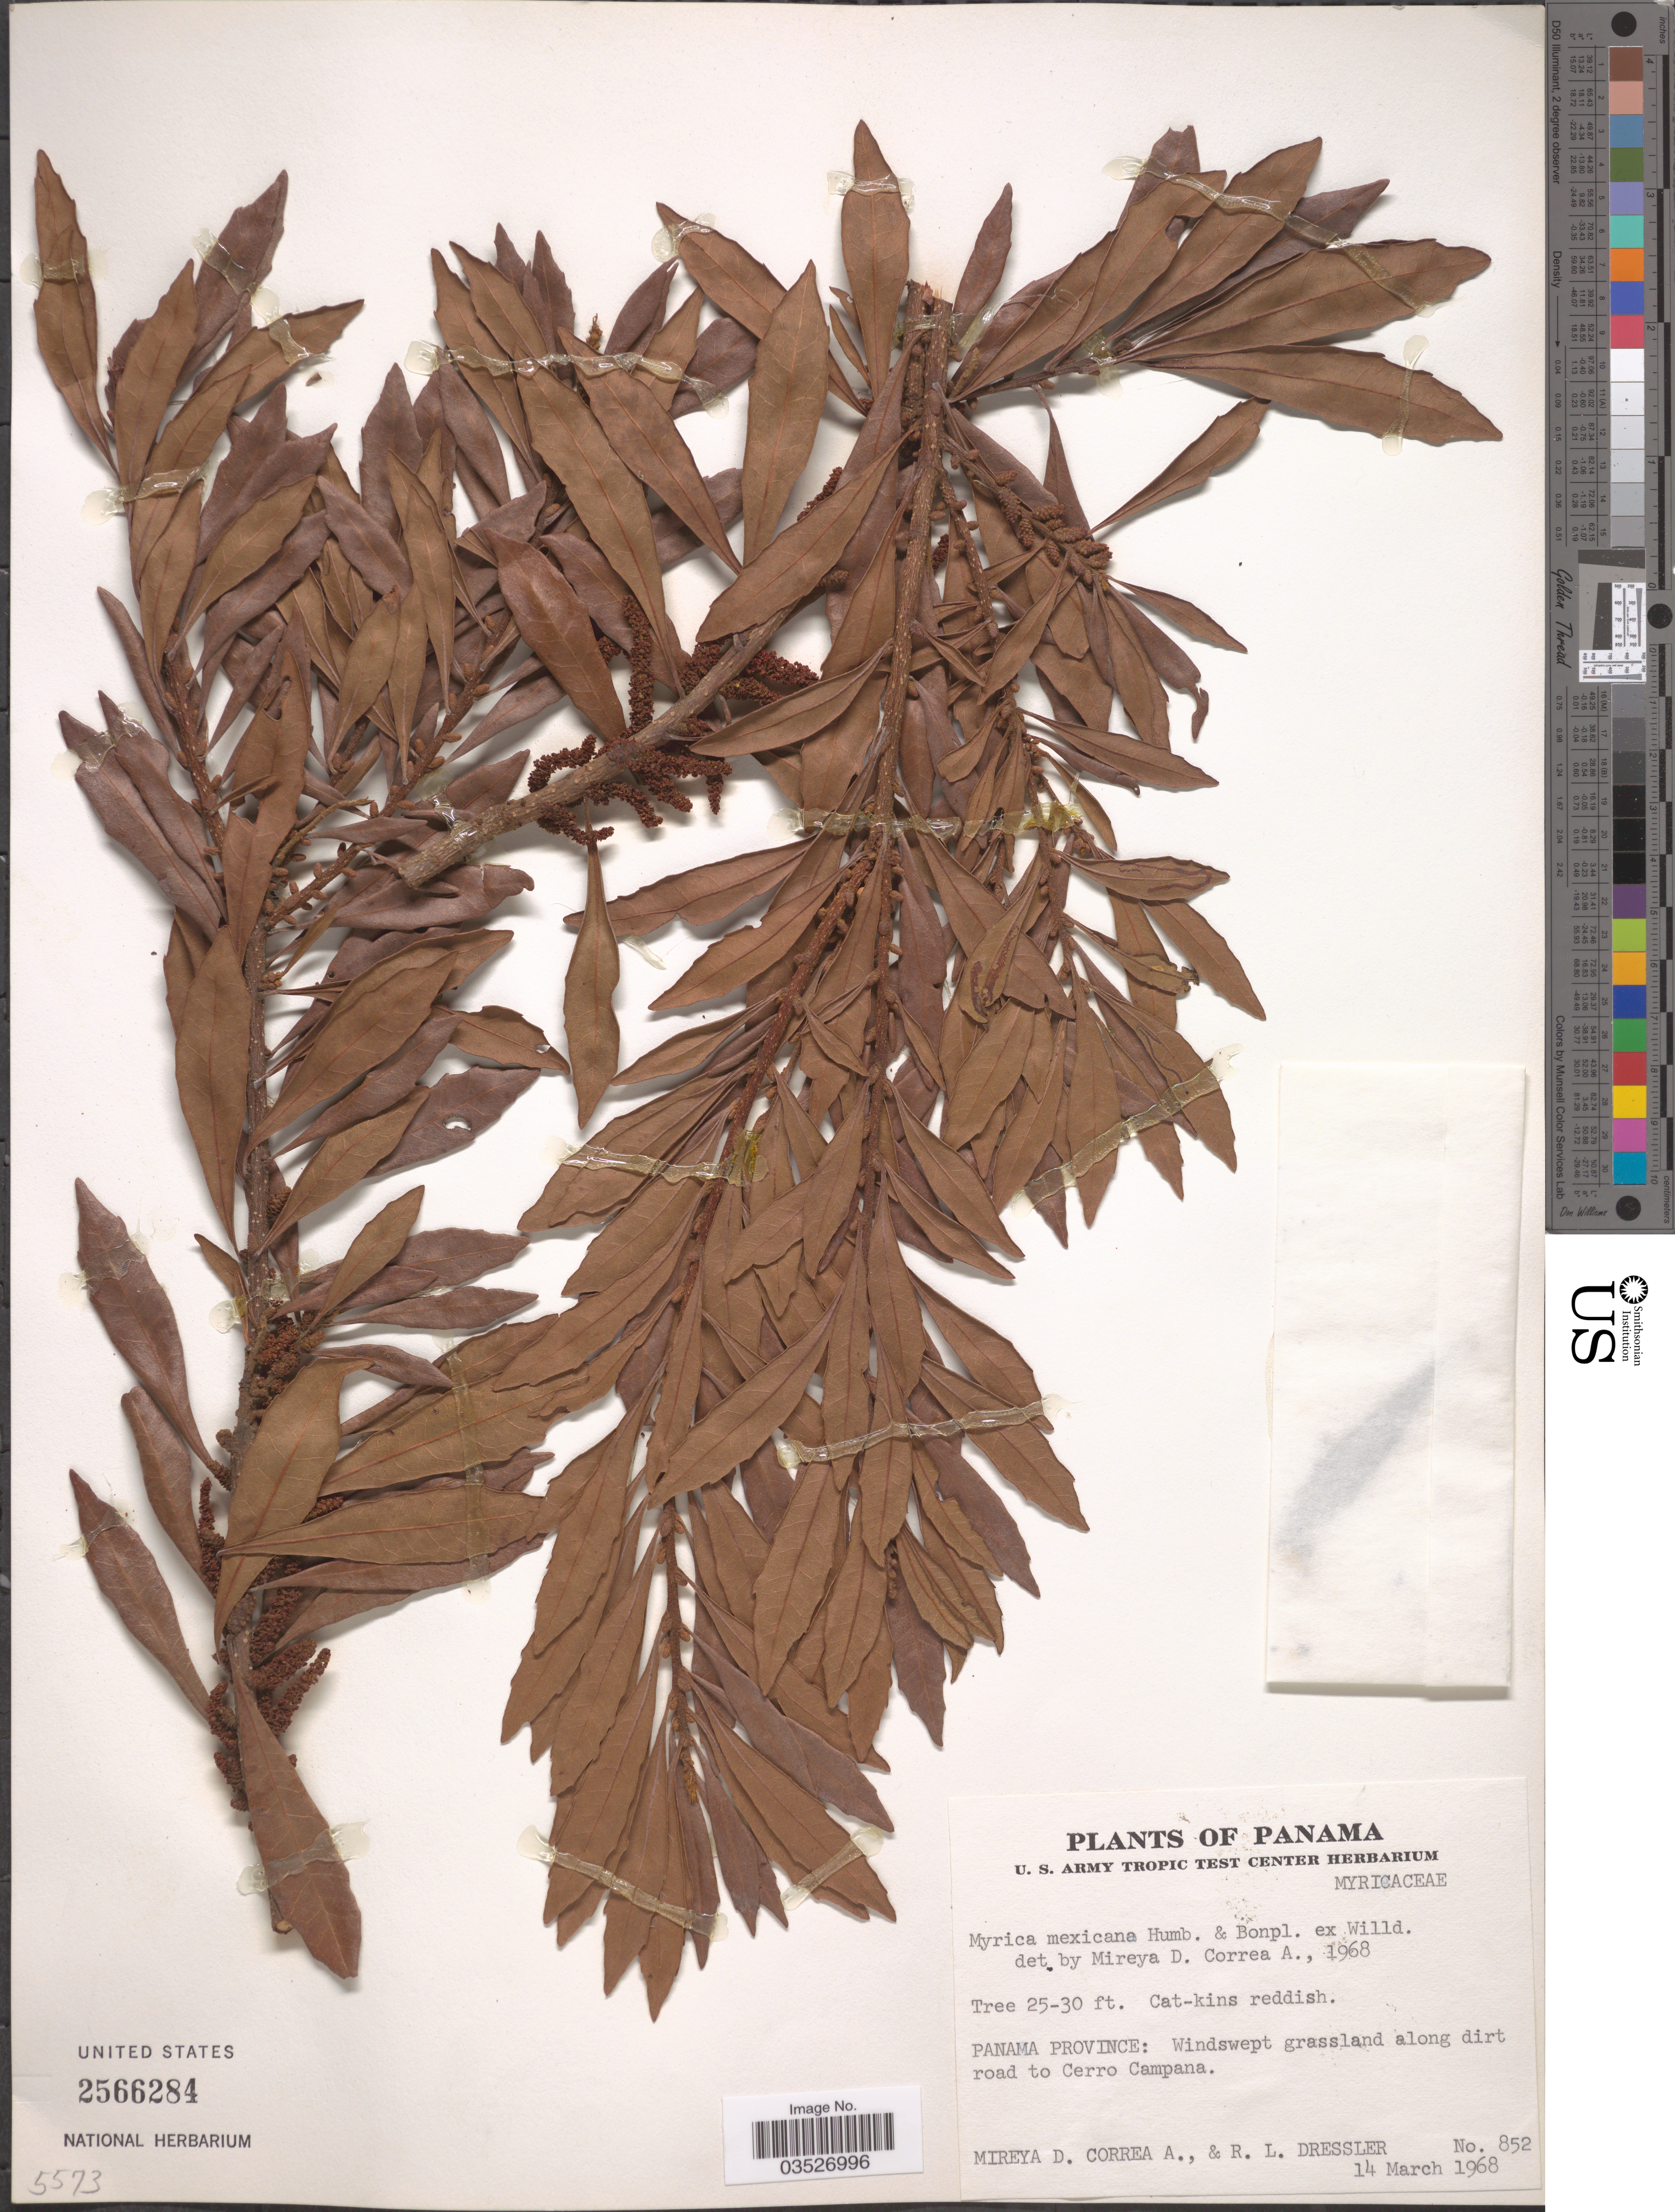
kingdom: Plantae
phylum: Tracheophyta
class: Magnoliopsida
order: Fagales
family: Myricaceae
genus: Morella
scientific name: Morella cerifera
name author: (L.) Small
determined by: Strong, Mark T., (BOT), Smithsonian Institution - National Museum of Natural History (UNITED STATES)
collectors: M. D. Corrêa-A. & R. Dressler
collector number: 852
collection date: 1968-03-14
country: Panama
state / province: Panamá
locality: Windswept grassland along dirt road to Cerro Campana.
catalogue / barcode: US 2566284